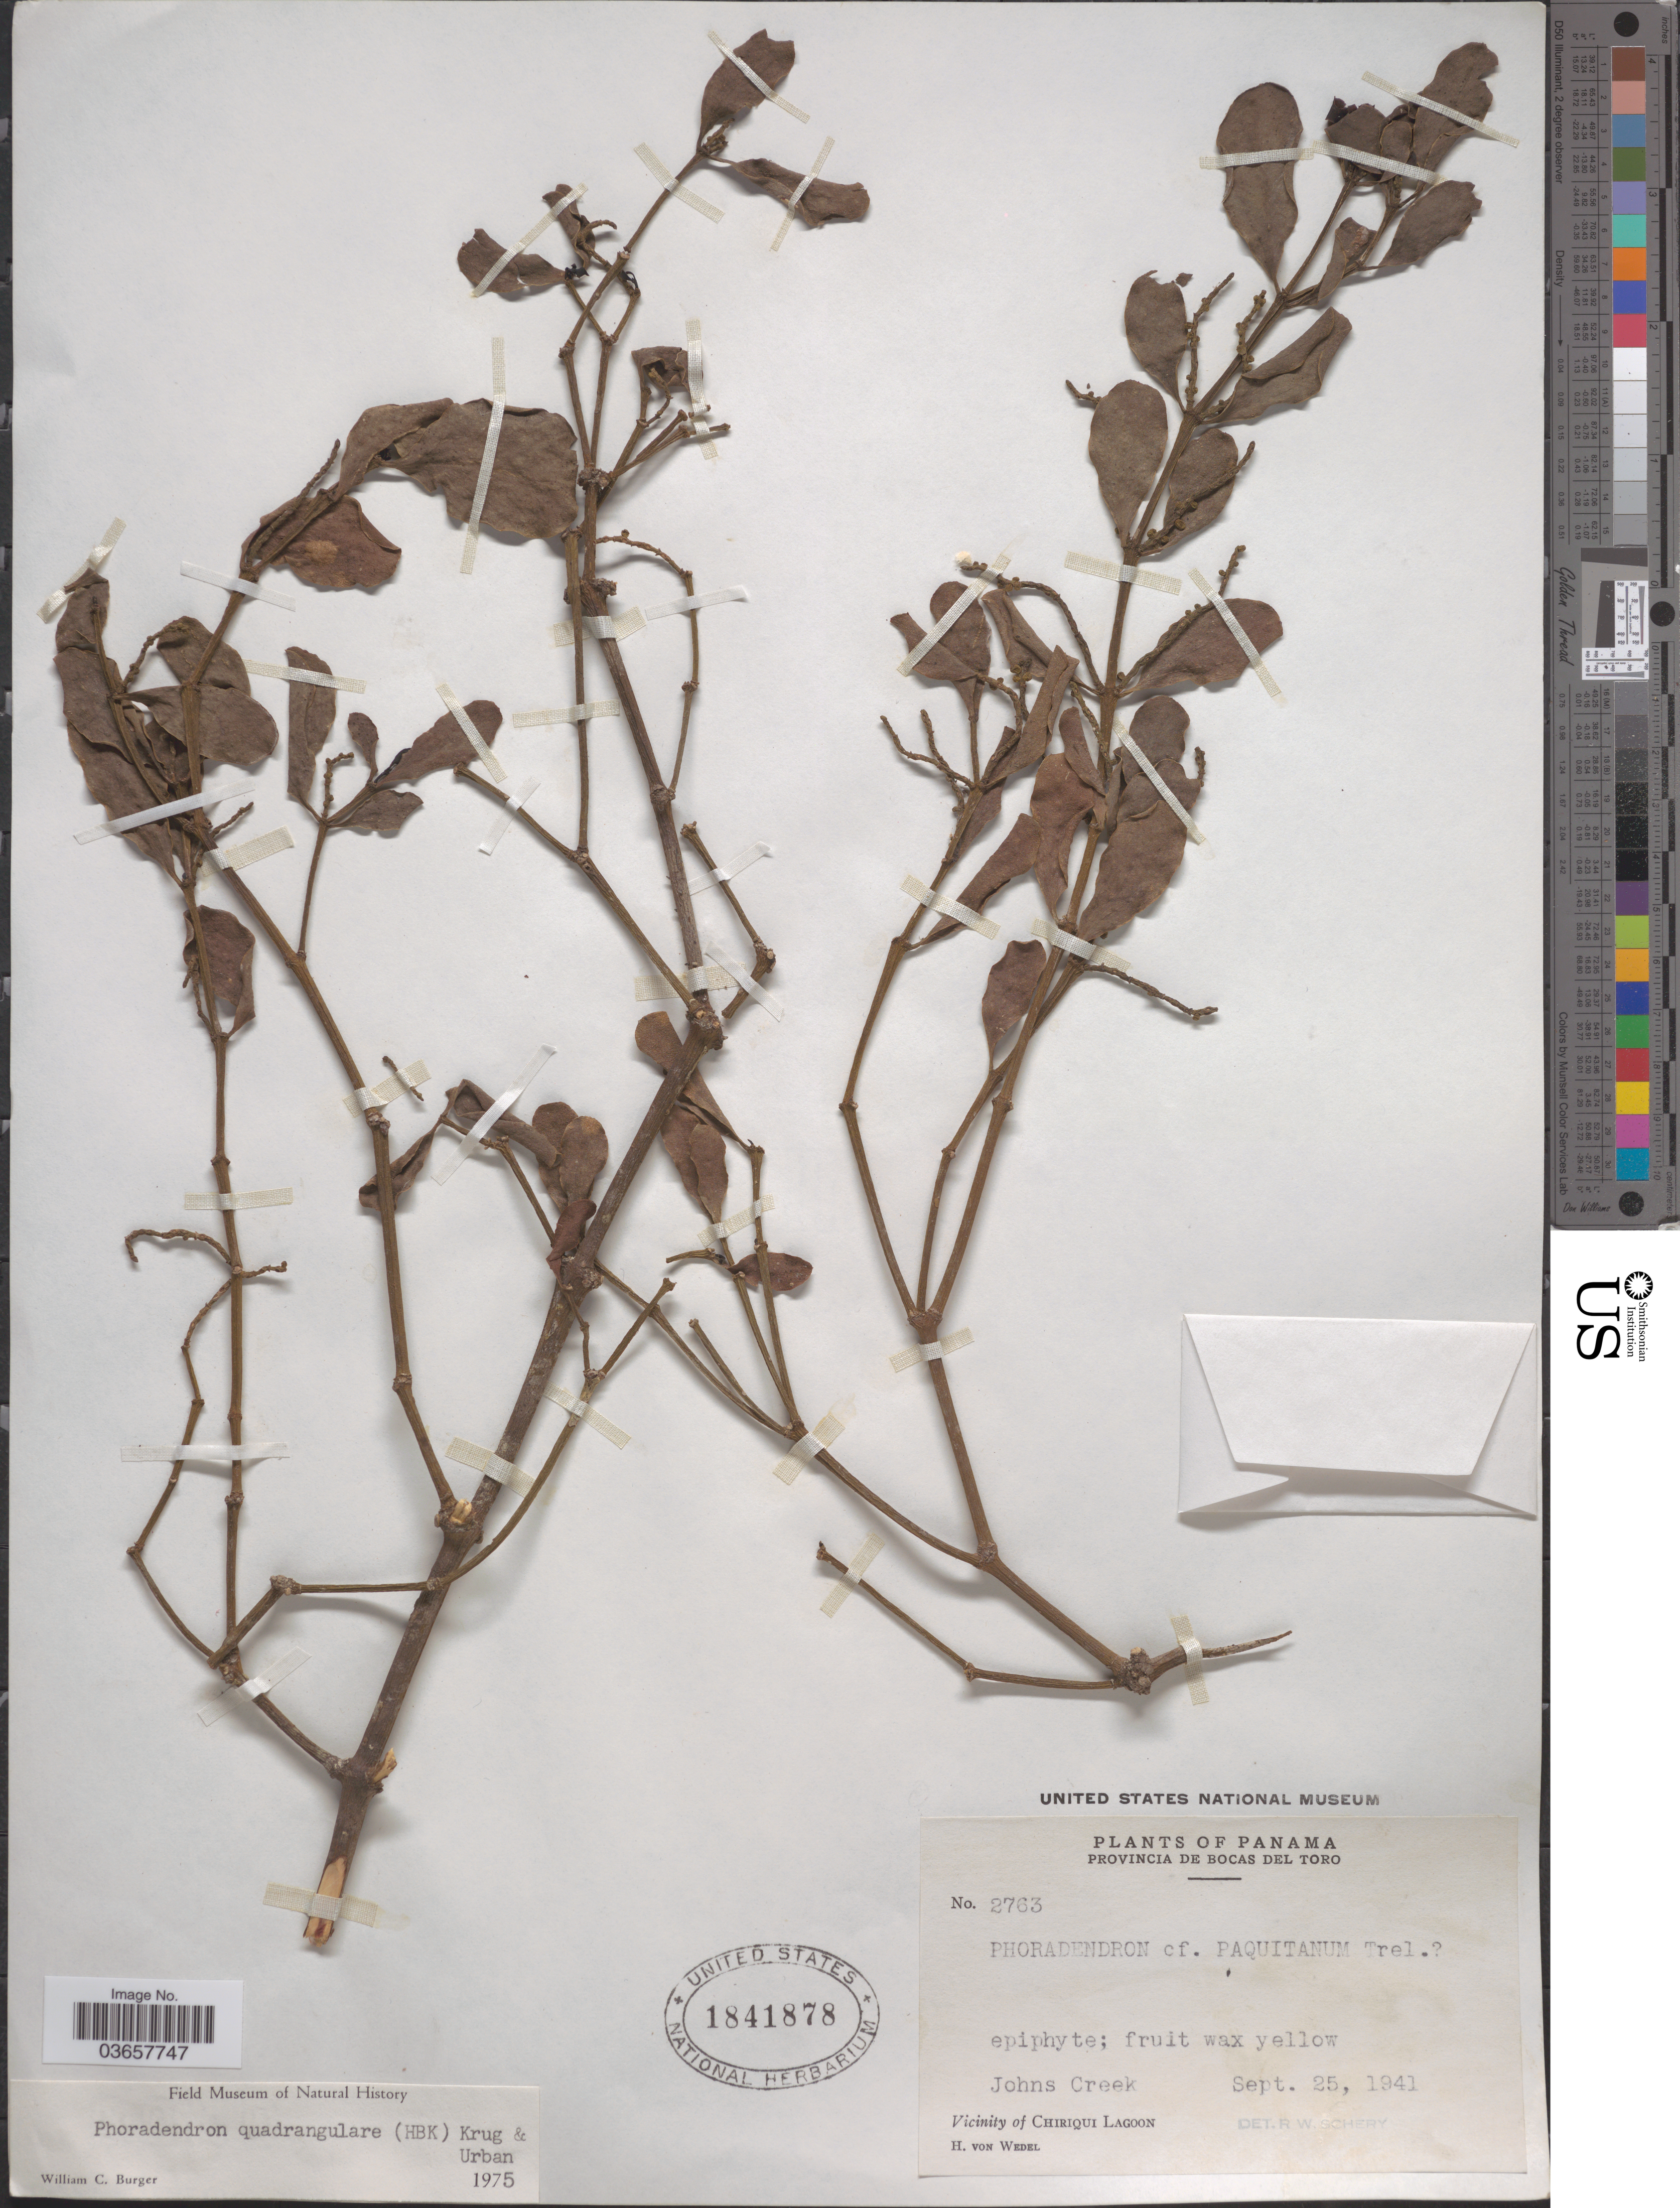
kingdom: Plantae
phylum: Tracheophyta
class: Magnoliopsida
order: Santalales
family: Viscaceae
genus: Phoradendron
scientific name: Phoradendron quadrangulare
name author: (Kunth) Griseb.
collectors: H. von Wedel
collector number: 2763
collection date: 1941-09-25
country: Panama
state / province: Bocas del Toro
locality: Johns Creek. Vicinity of Chiriqui Lagoon.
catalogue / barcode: US 1841878